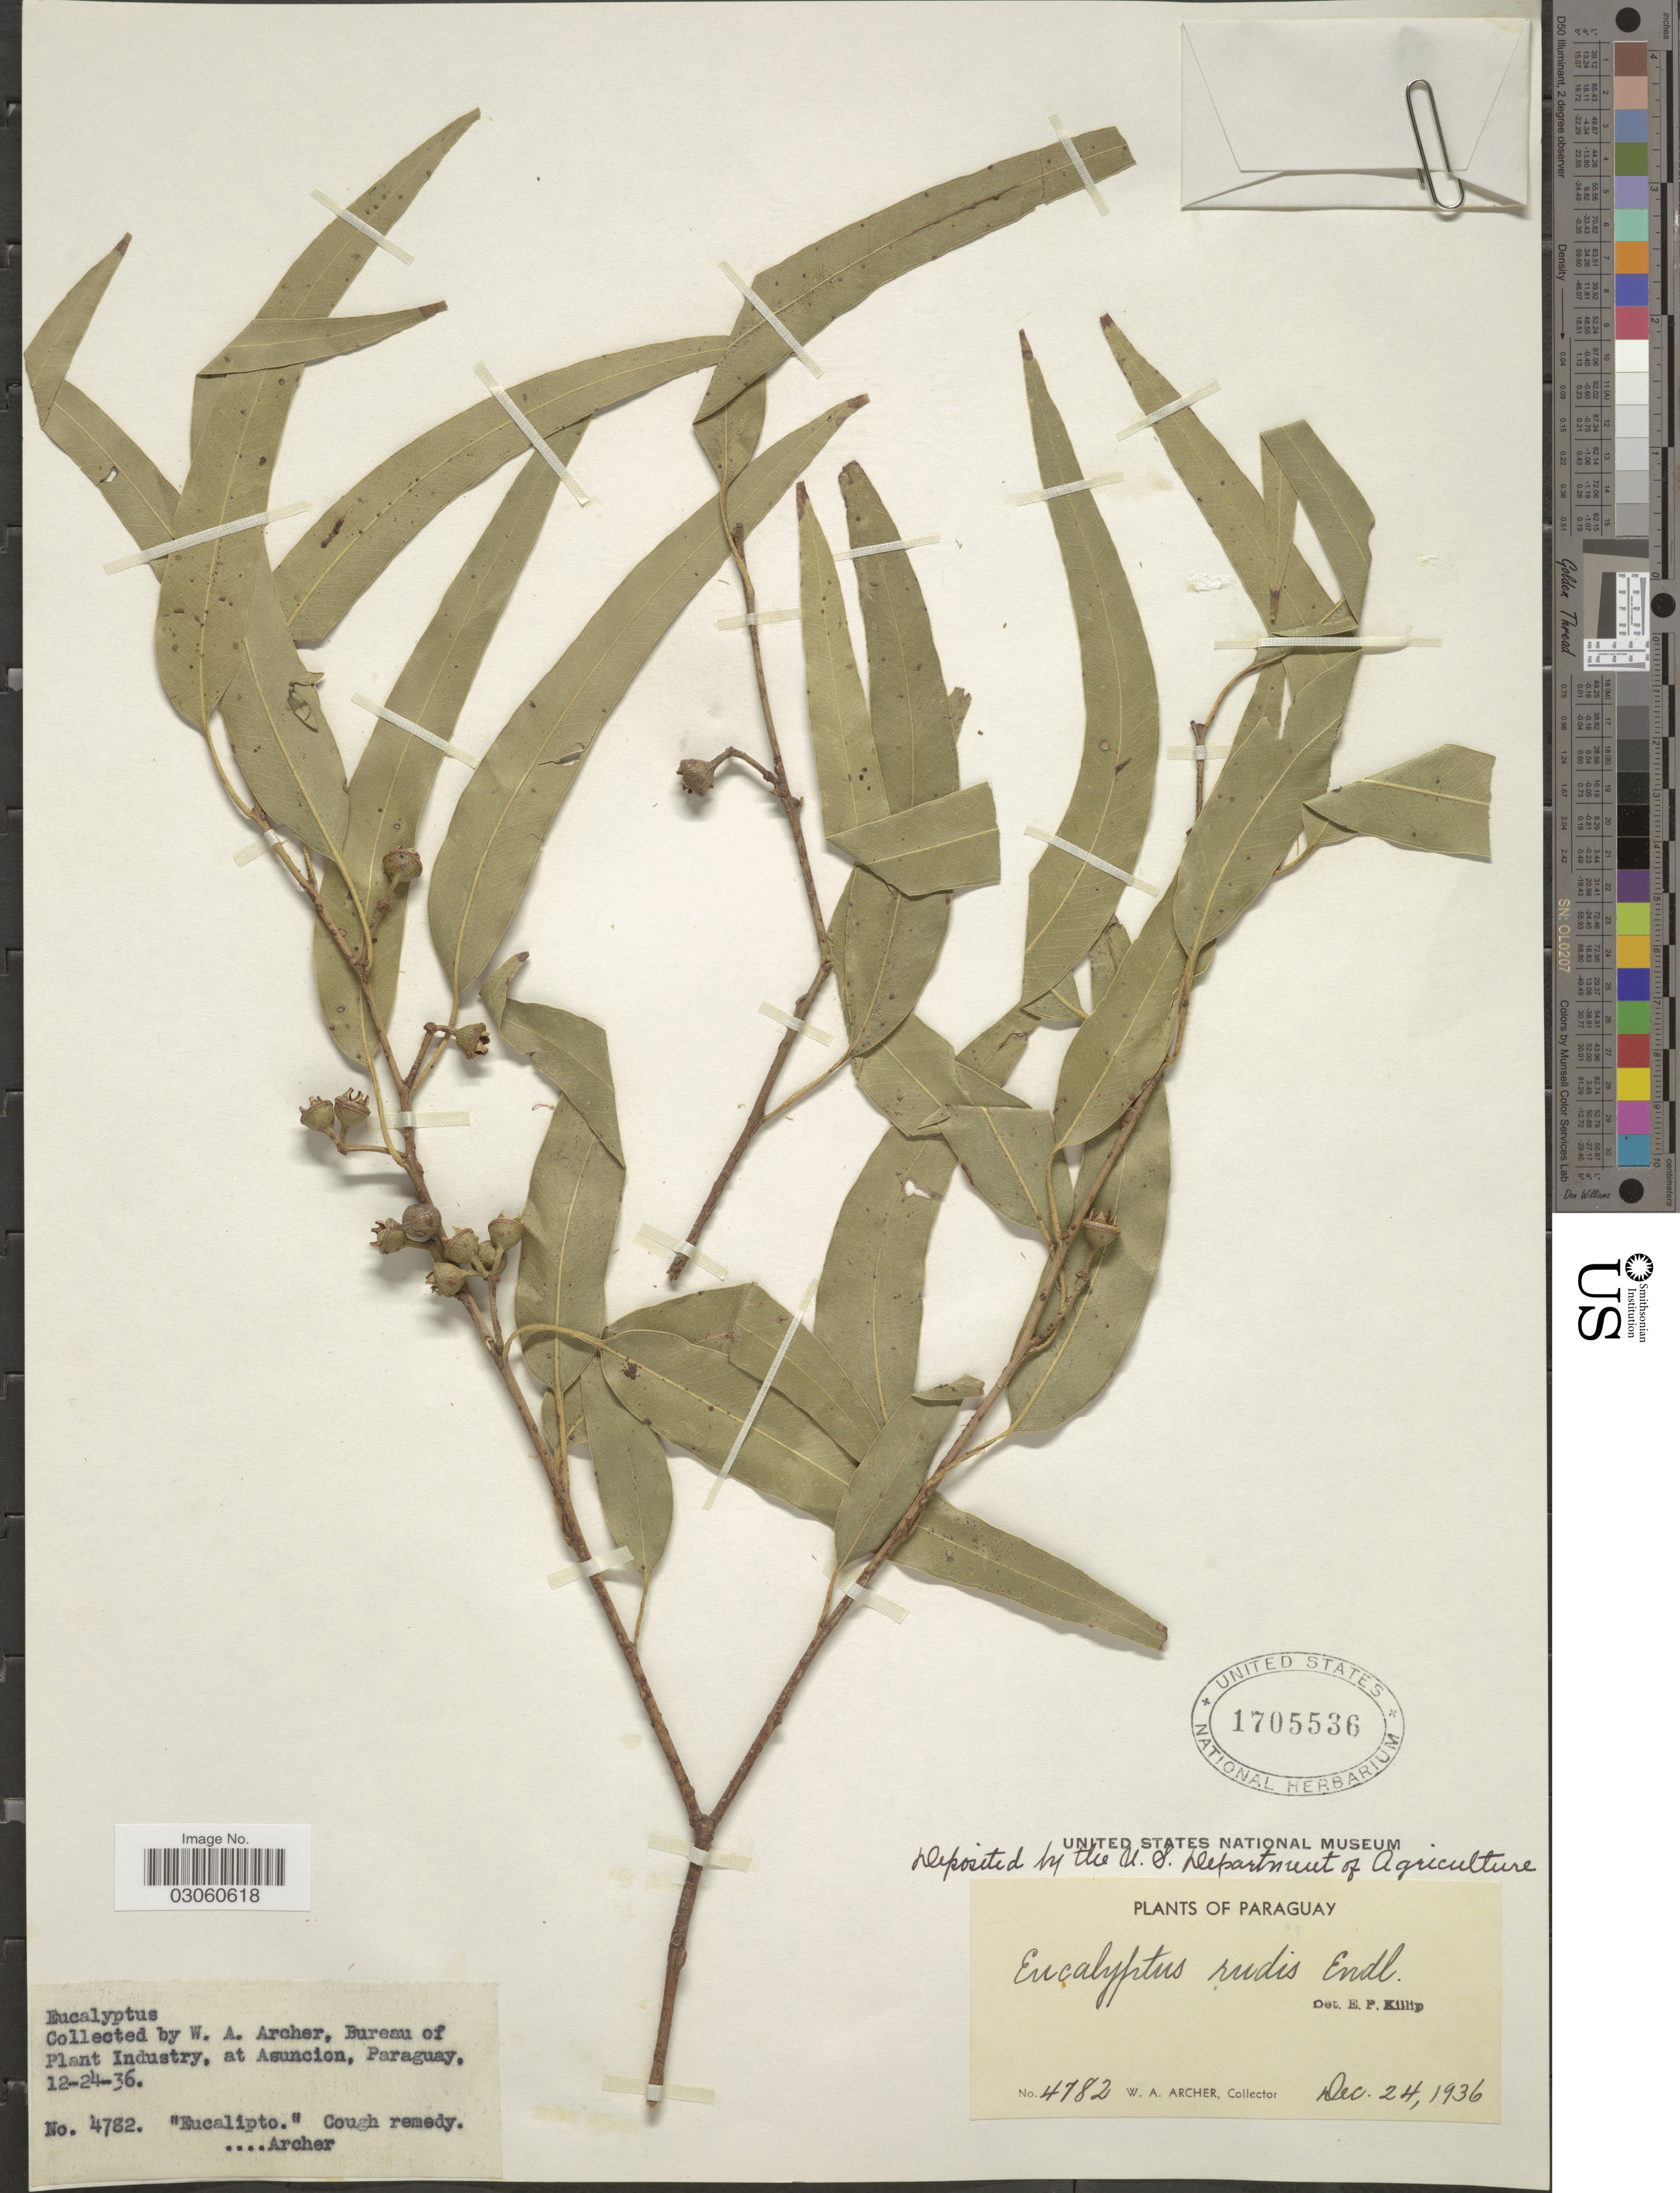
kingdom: Plantae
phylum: Tracheophyta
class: Magnoliopsida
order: Myrtales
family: Myrtaceae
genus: Eucalyptus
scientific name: Eucalyptus rudis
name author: Endl.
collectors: W. Archer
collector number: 4781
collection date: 1936-12-24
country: Paraguay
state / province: Asuncion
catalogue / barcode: US 1705536